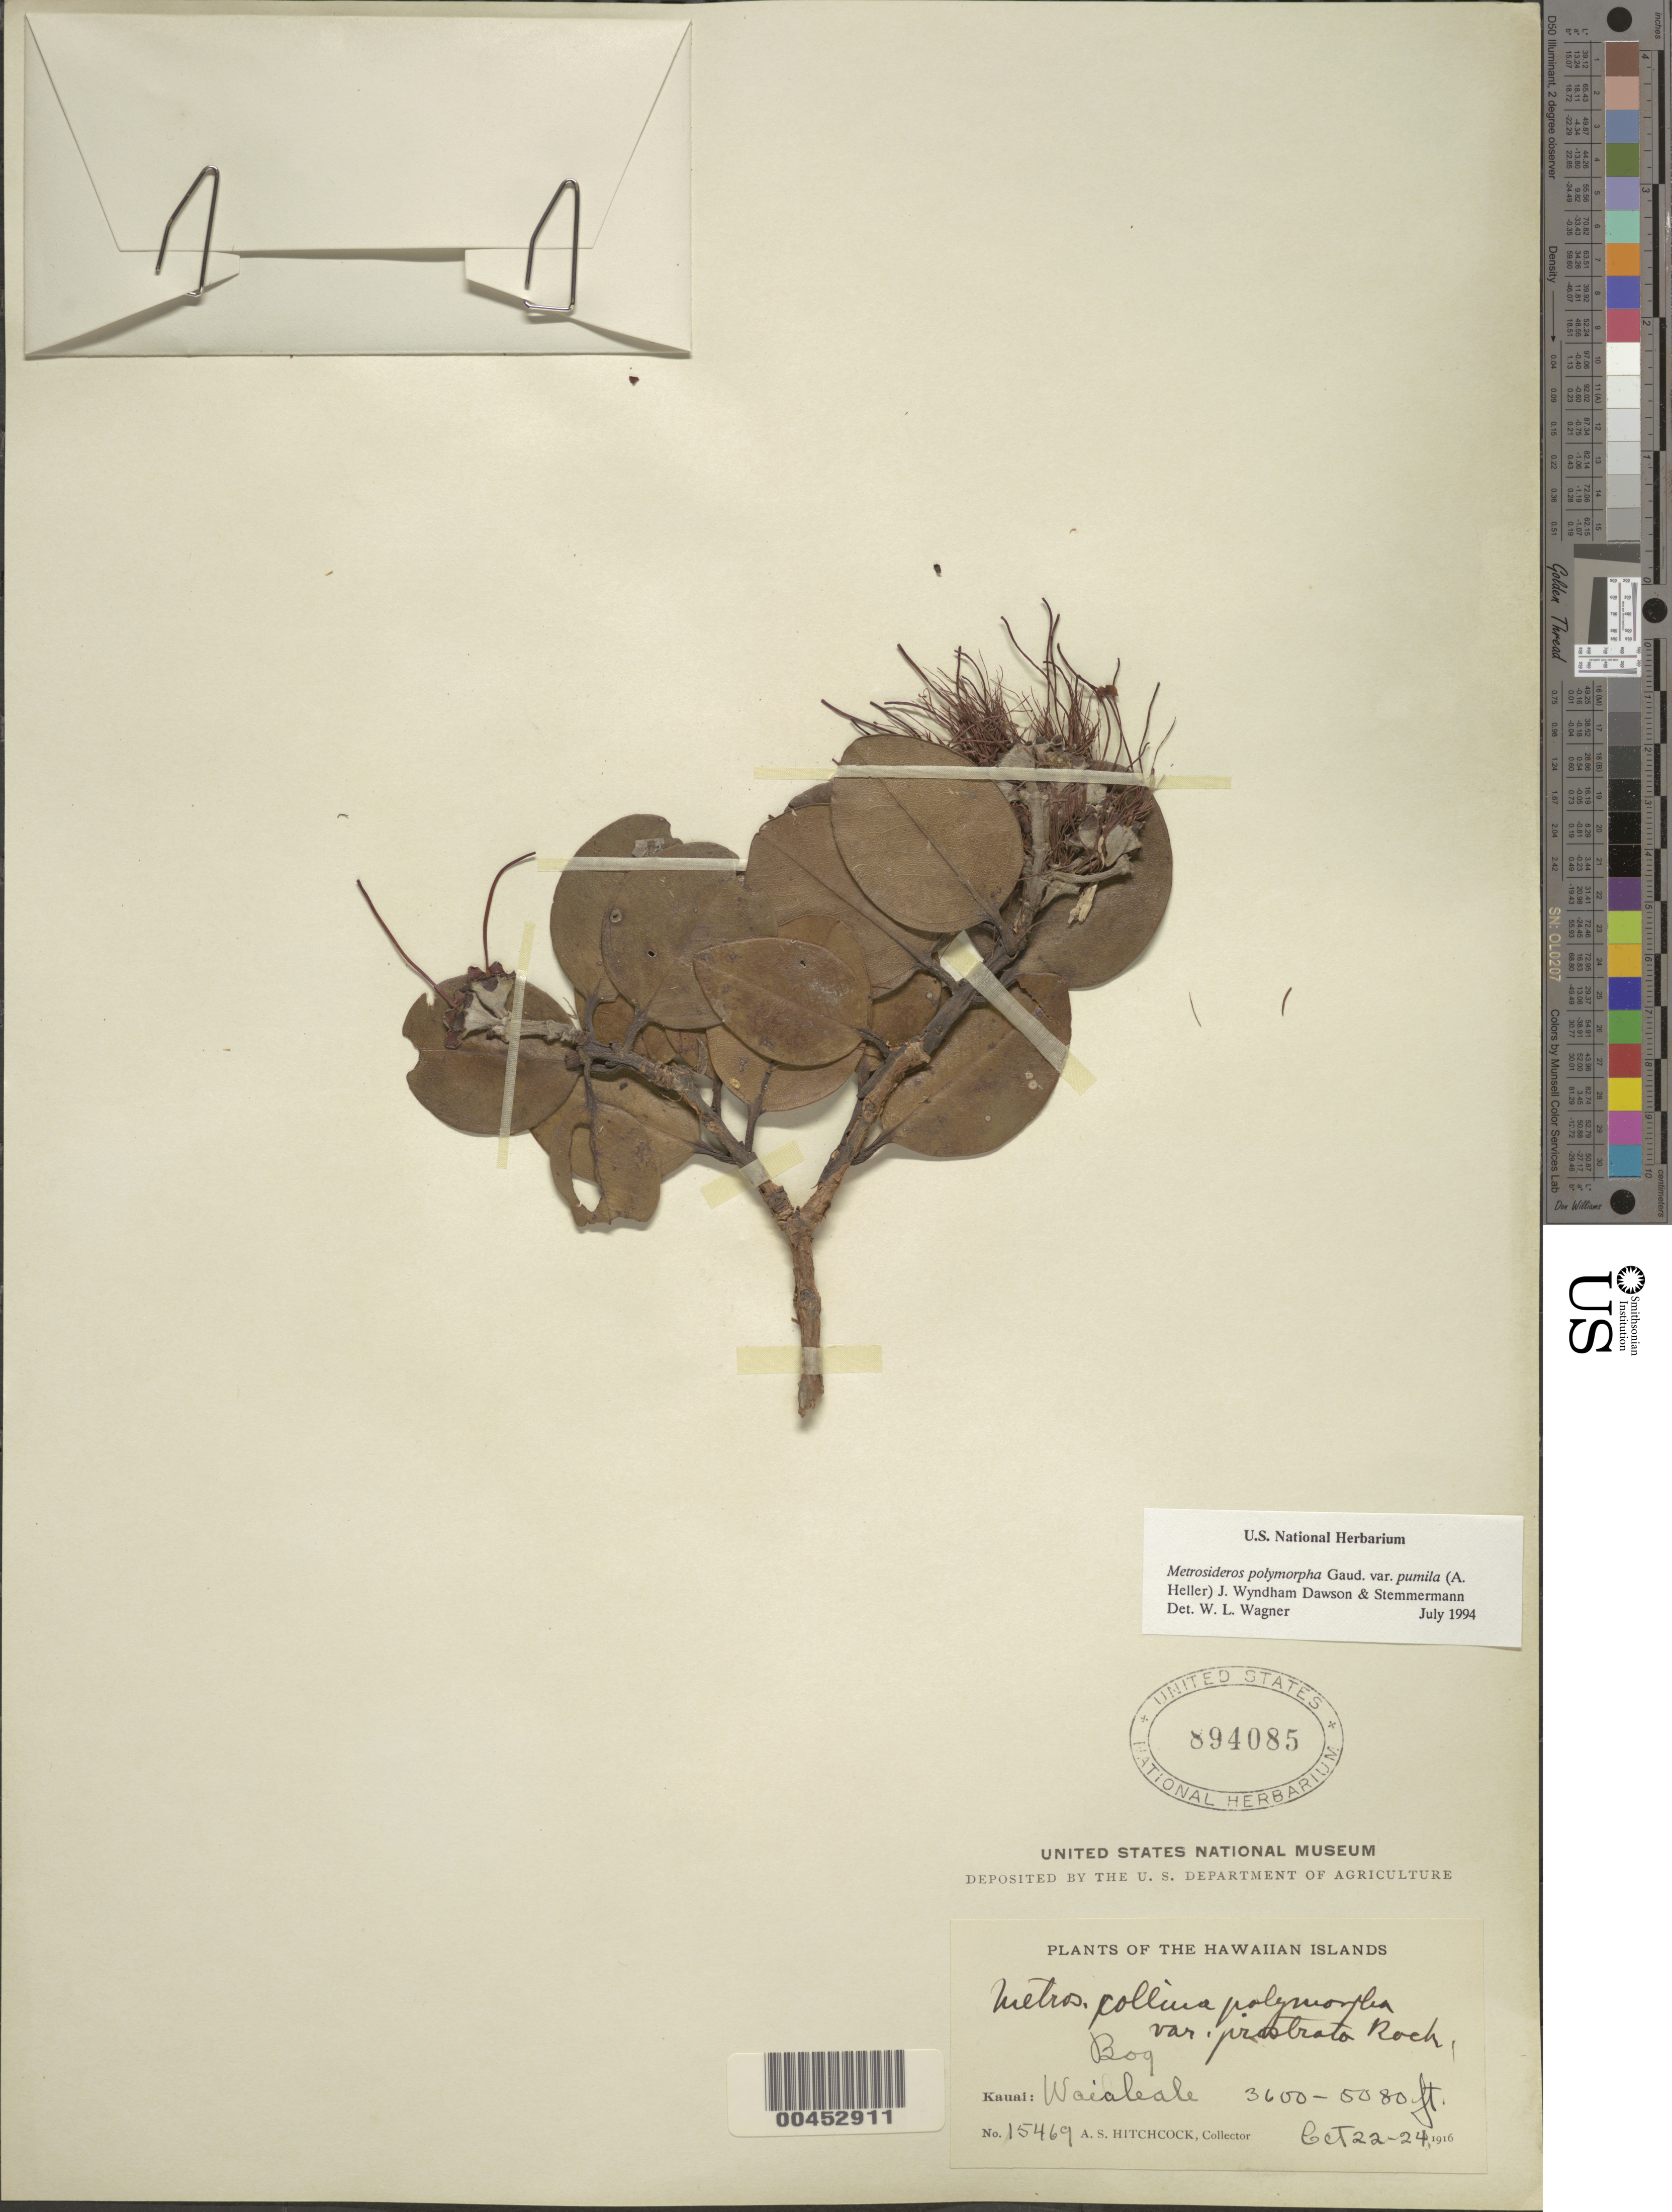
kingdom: Plantae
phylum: Tracheophyta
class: Magnoliopsida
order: Myrtales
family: Myrtaceae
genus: Metrosideros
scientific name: Metrosideros polymorpha var. pumila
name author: (A. Heller) J.W. Dawson & Stemmerm.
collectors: A. S. Hitchcock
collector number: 15469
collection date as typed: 22 Oct 1916 to 24 Oct 1916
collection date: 1916-10-22/1916-10-24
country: United States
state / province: Hawaii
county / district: Kauai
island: Kaua'i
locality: Waialeale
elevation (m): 1097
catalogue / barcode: US 894085